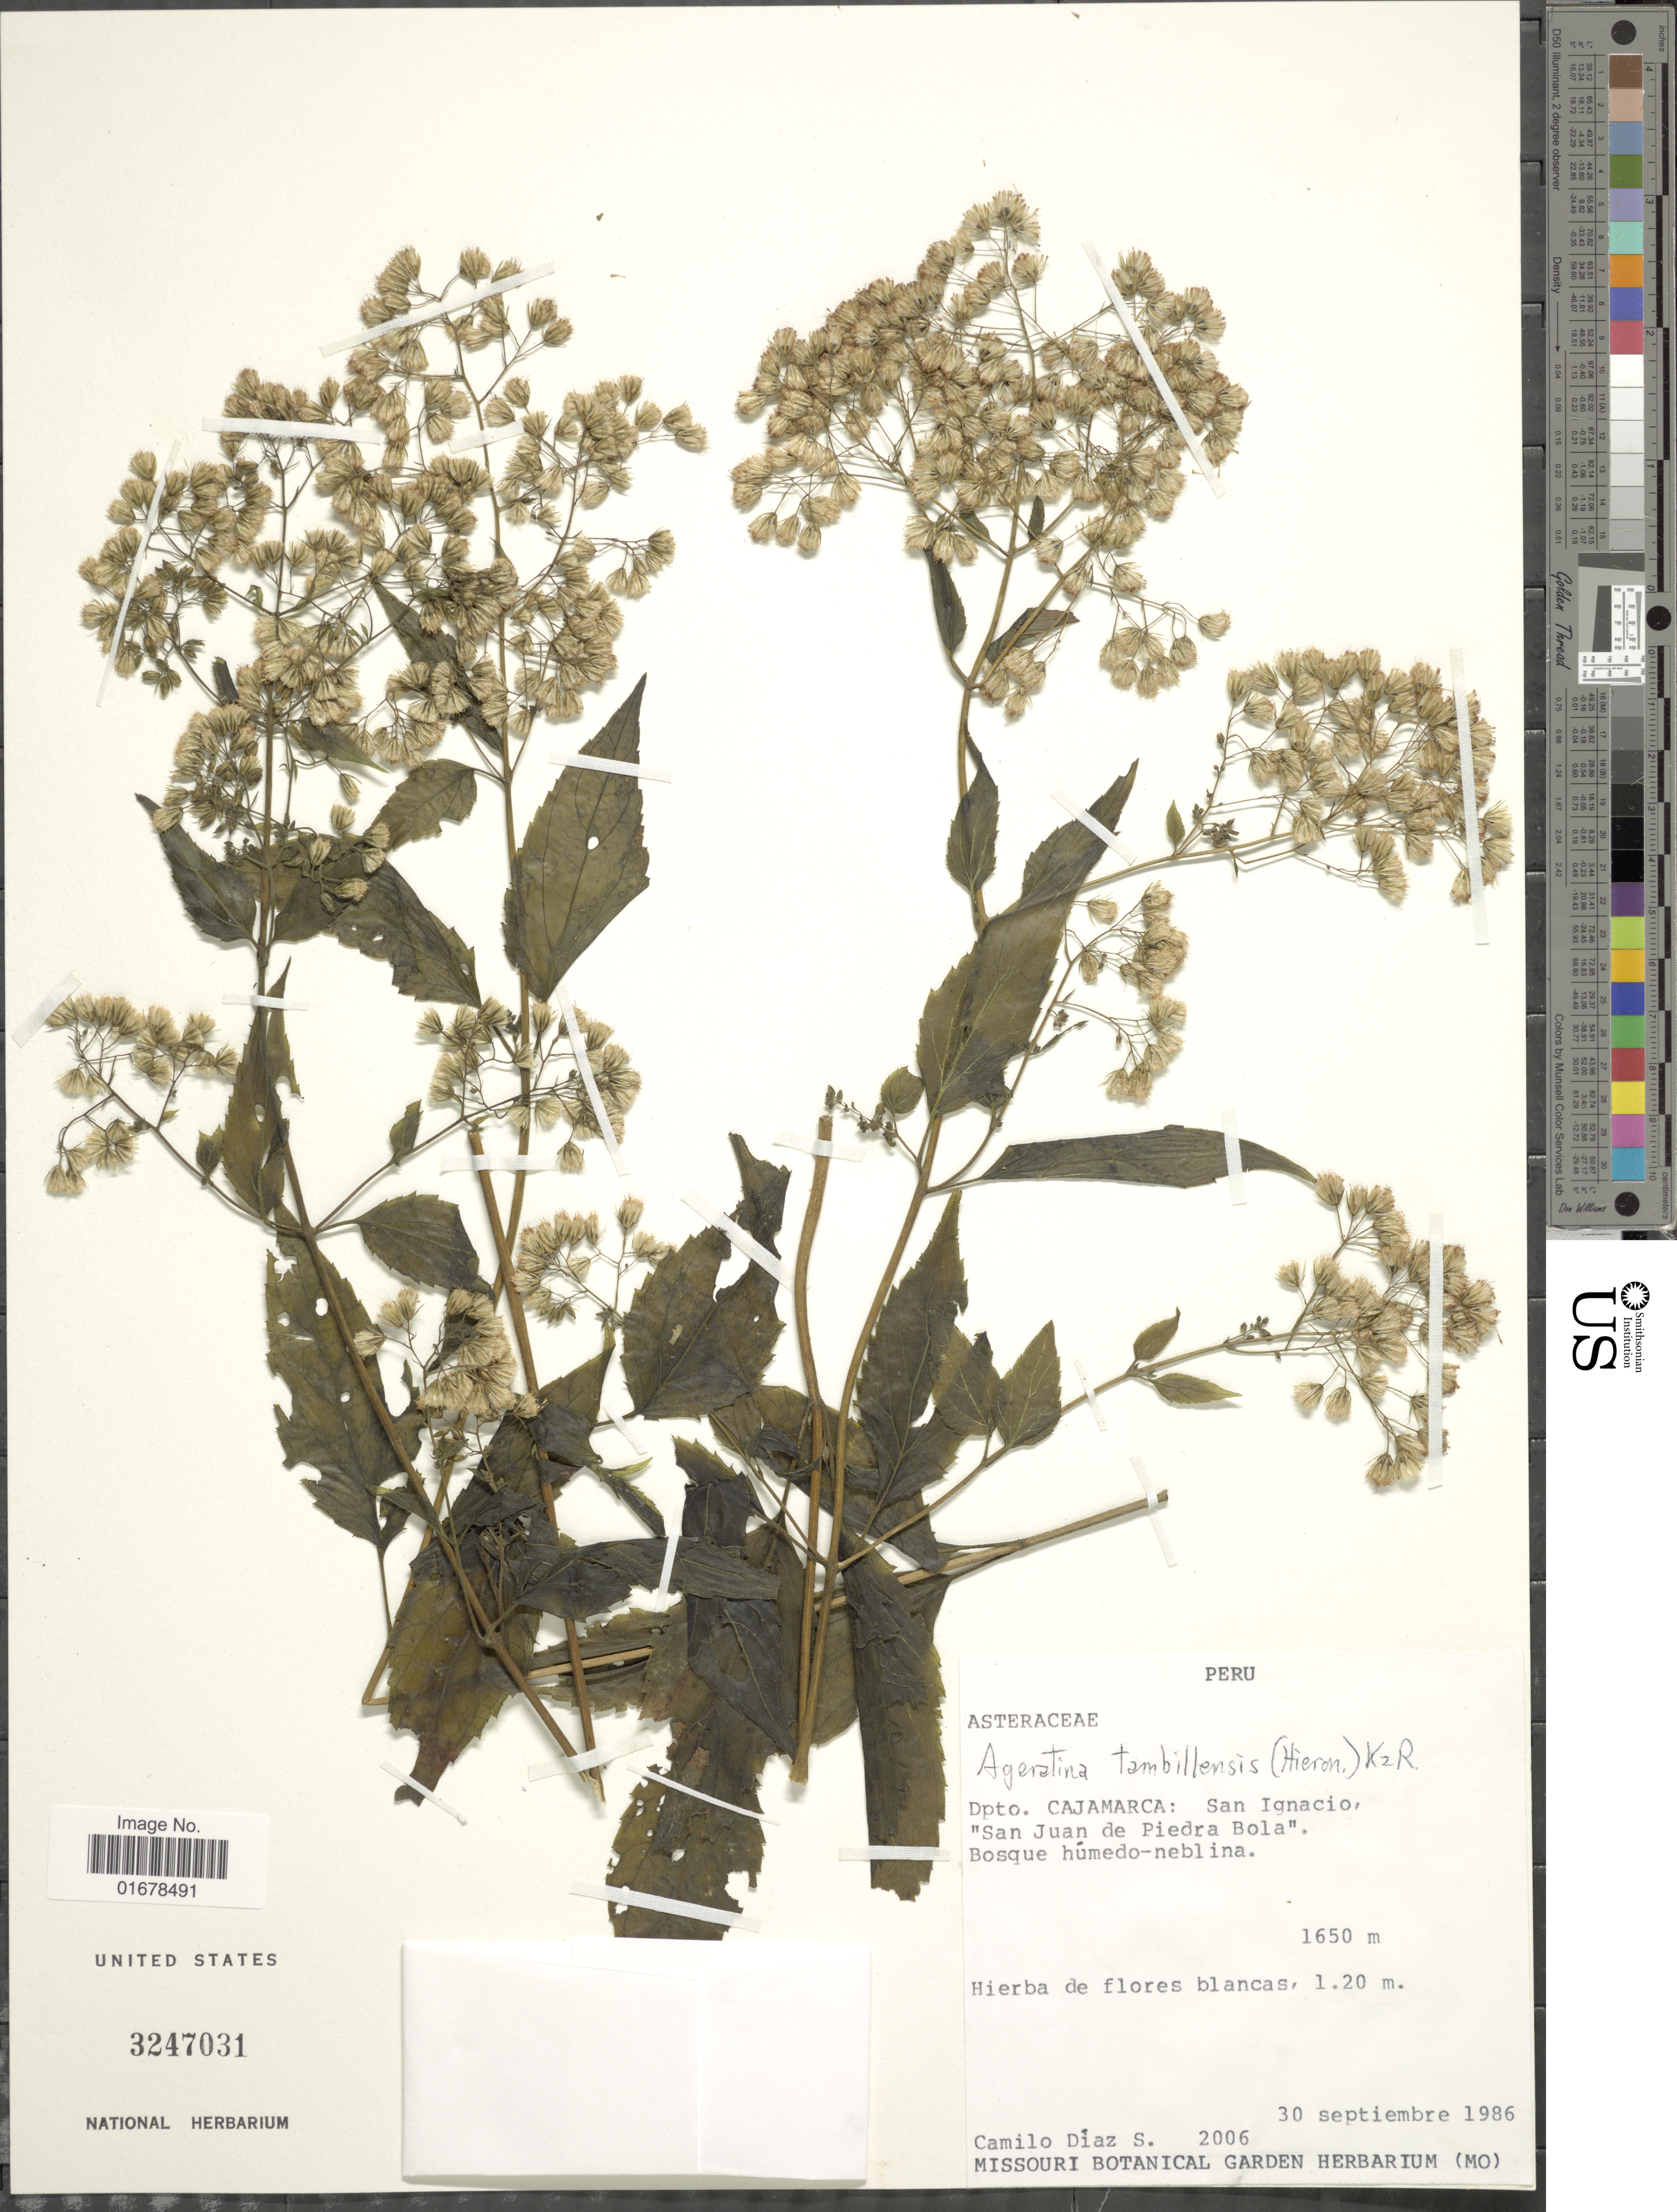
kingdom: Plantae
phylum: Tracheophyta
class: Magnoliopsida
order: Asterales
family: Asteraceae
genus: Ageratina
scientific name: Ageratina tambillensis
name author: (Hieron.) R.M. King & H. Rob.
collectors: C. Díaz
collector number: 2006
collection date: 1986-09-30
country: Peru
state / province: Cajamarca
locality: Depto. Cajamarca: San Ignacio, "San Juan de Piedra Bola" Bosque humedo-neblina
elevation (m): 1650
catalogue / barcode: US 3247031